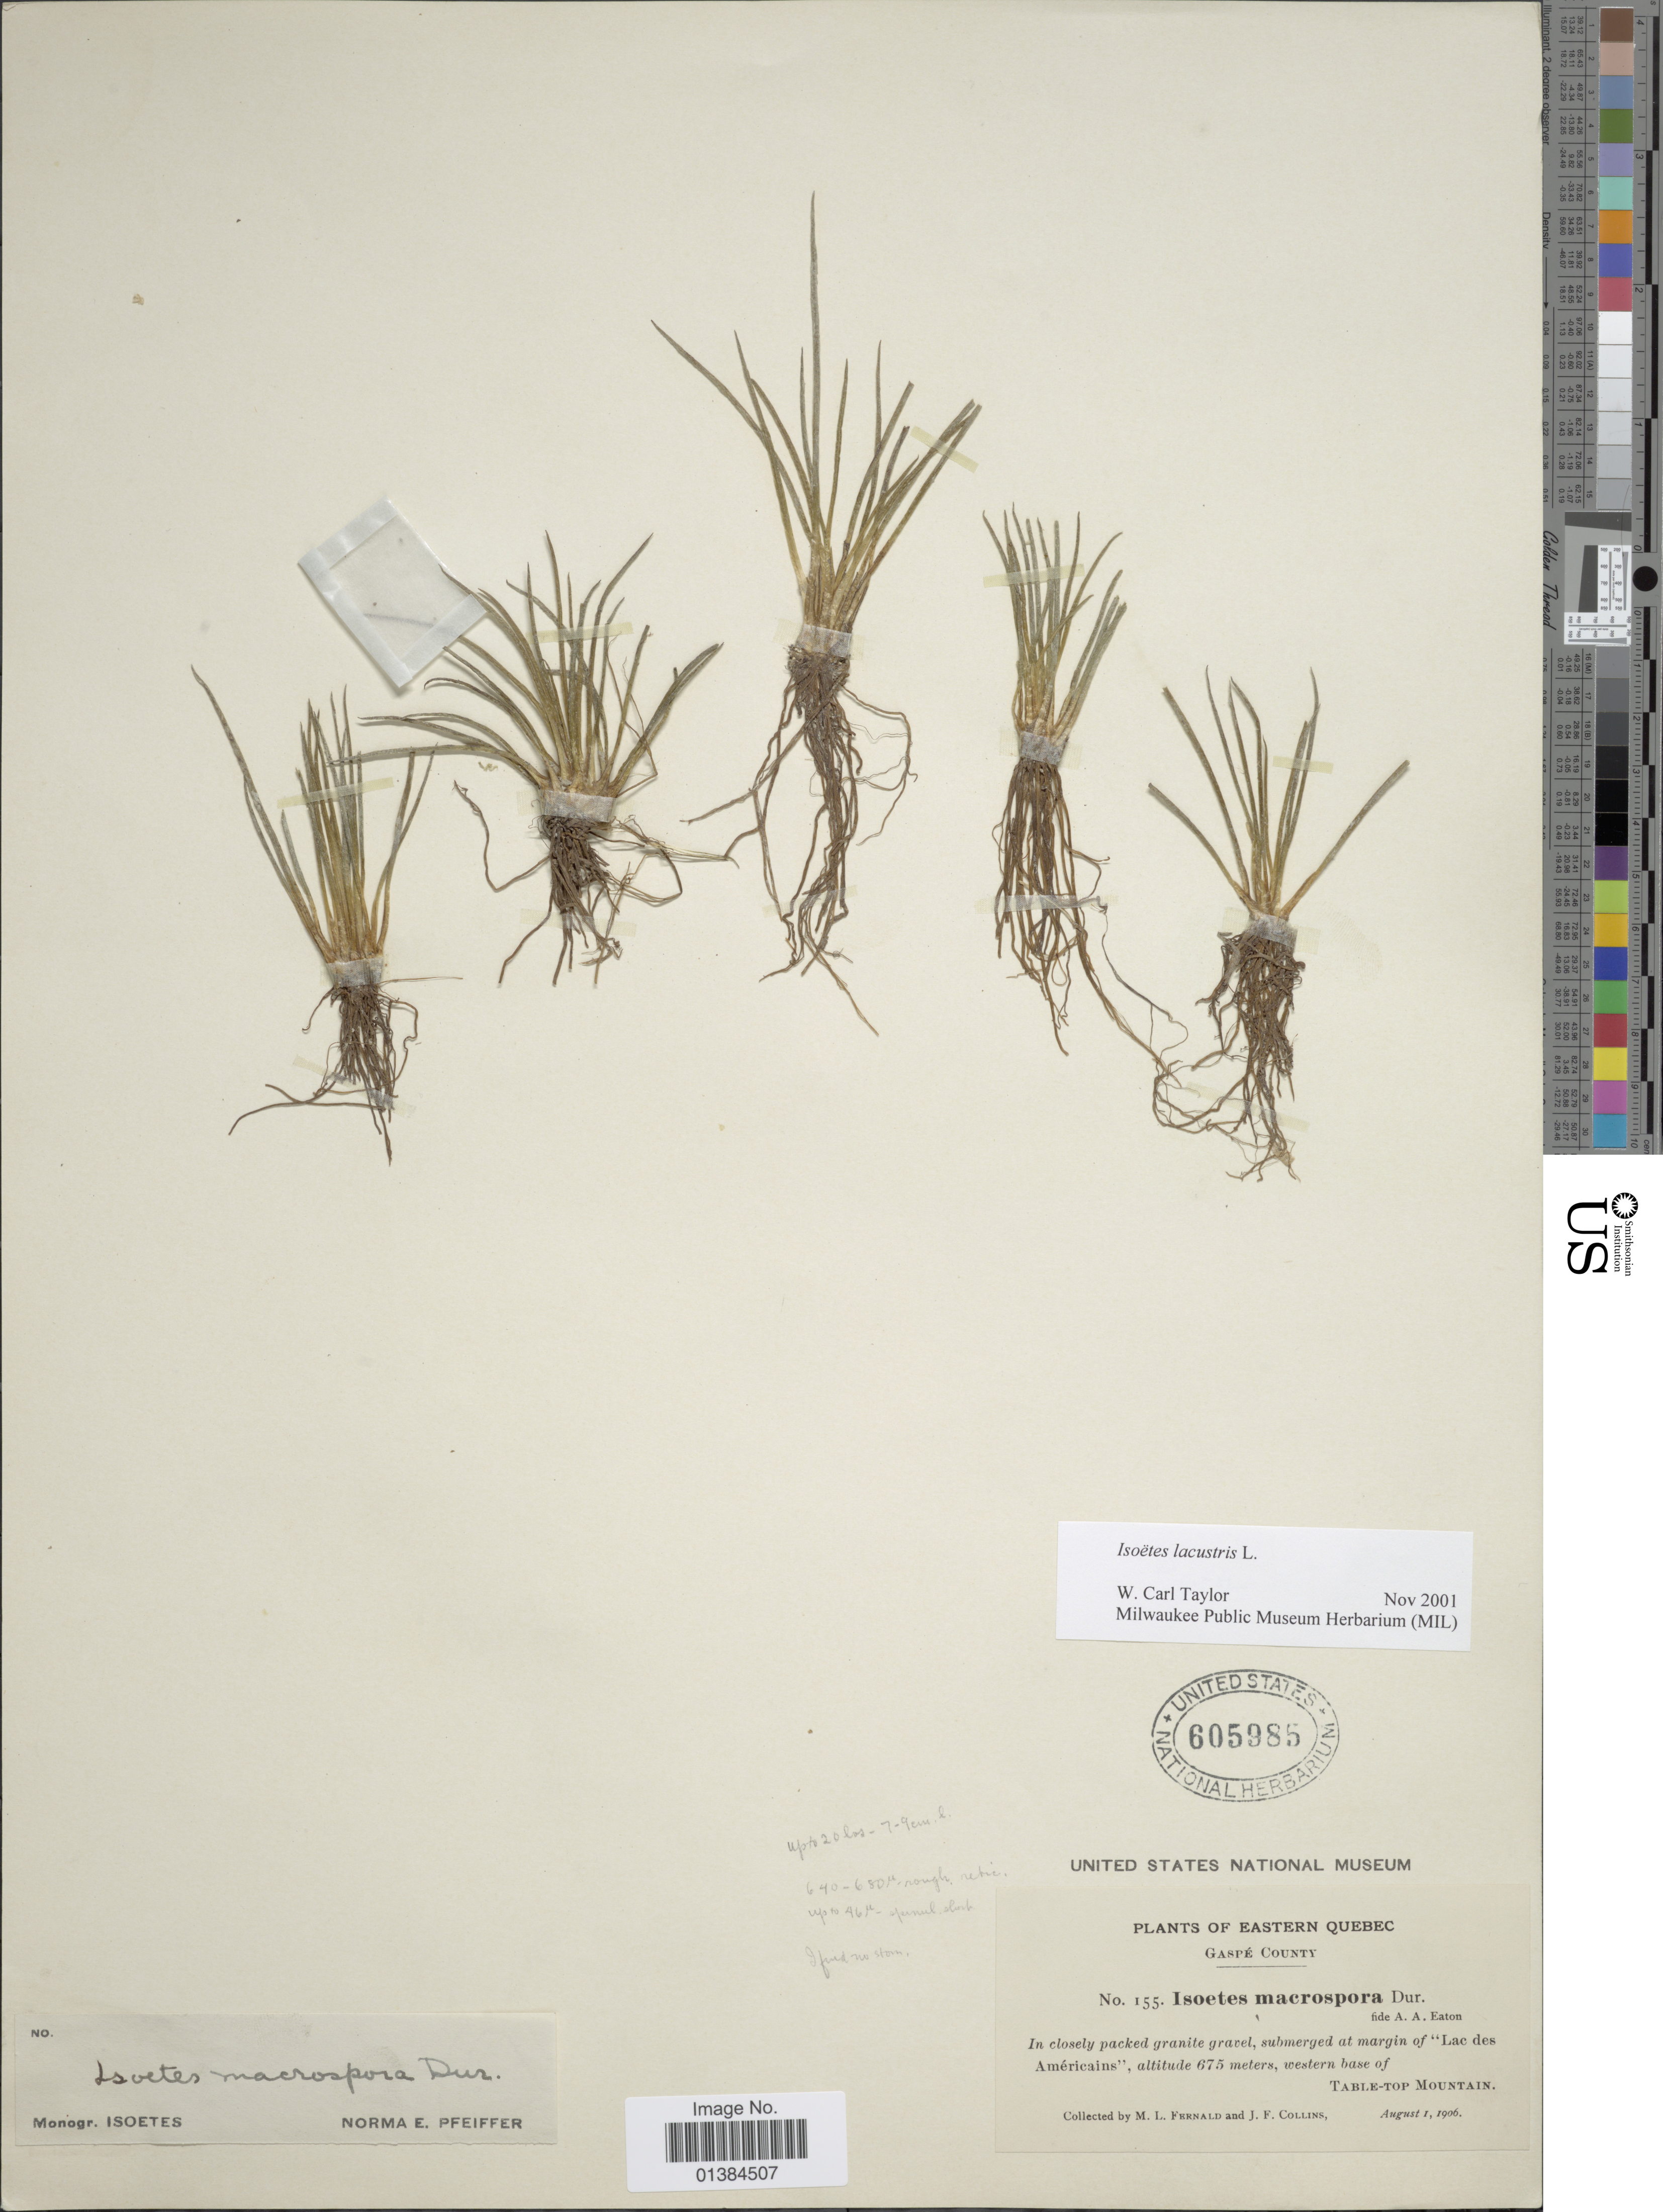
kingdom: Plantae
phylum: Tracheophyta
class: Lycopodiopsida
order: Isoetales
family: Isoetaceae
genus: Isoetes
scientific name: Isoetes lacustris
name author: L.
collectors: M. L. Fernald & J. Collins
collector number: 155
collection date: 1906-08-01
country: Canada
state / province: Quebec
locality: Eastern Quebec. Gaspé County. In closely packed granite gravel, submerged at margin of "Lac des Américains", western base of Table-Top Mountain.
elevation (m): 675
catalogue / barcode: US 605985